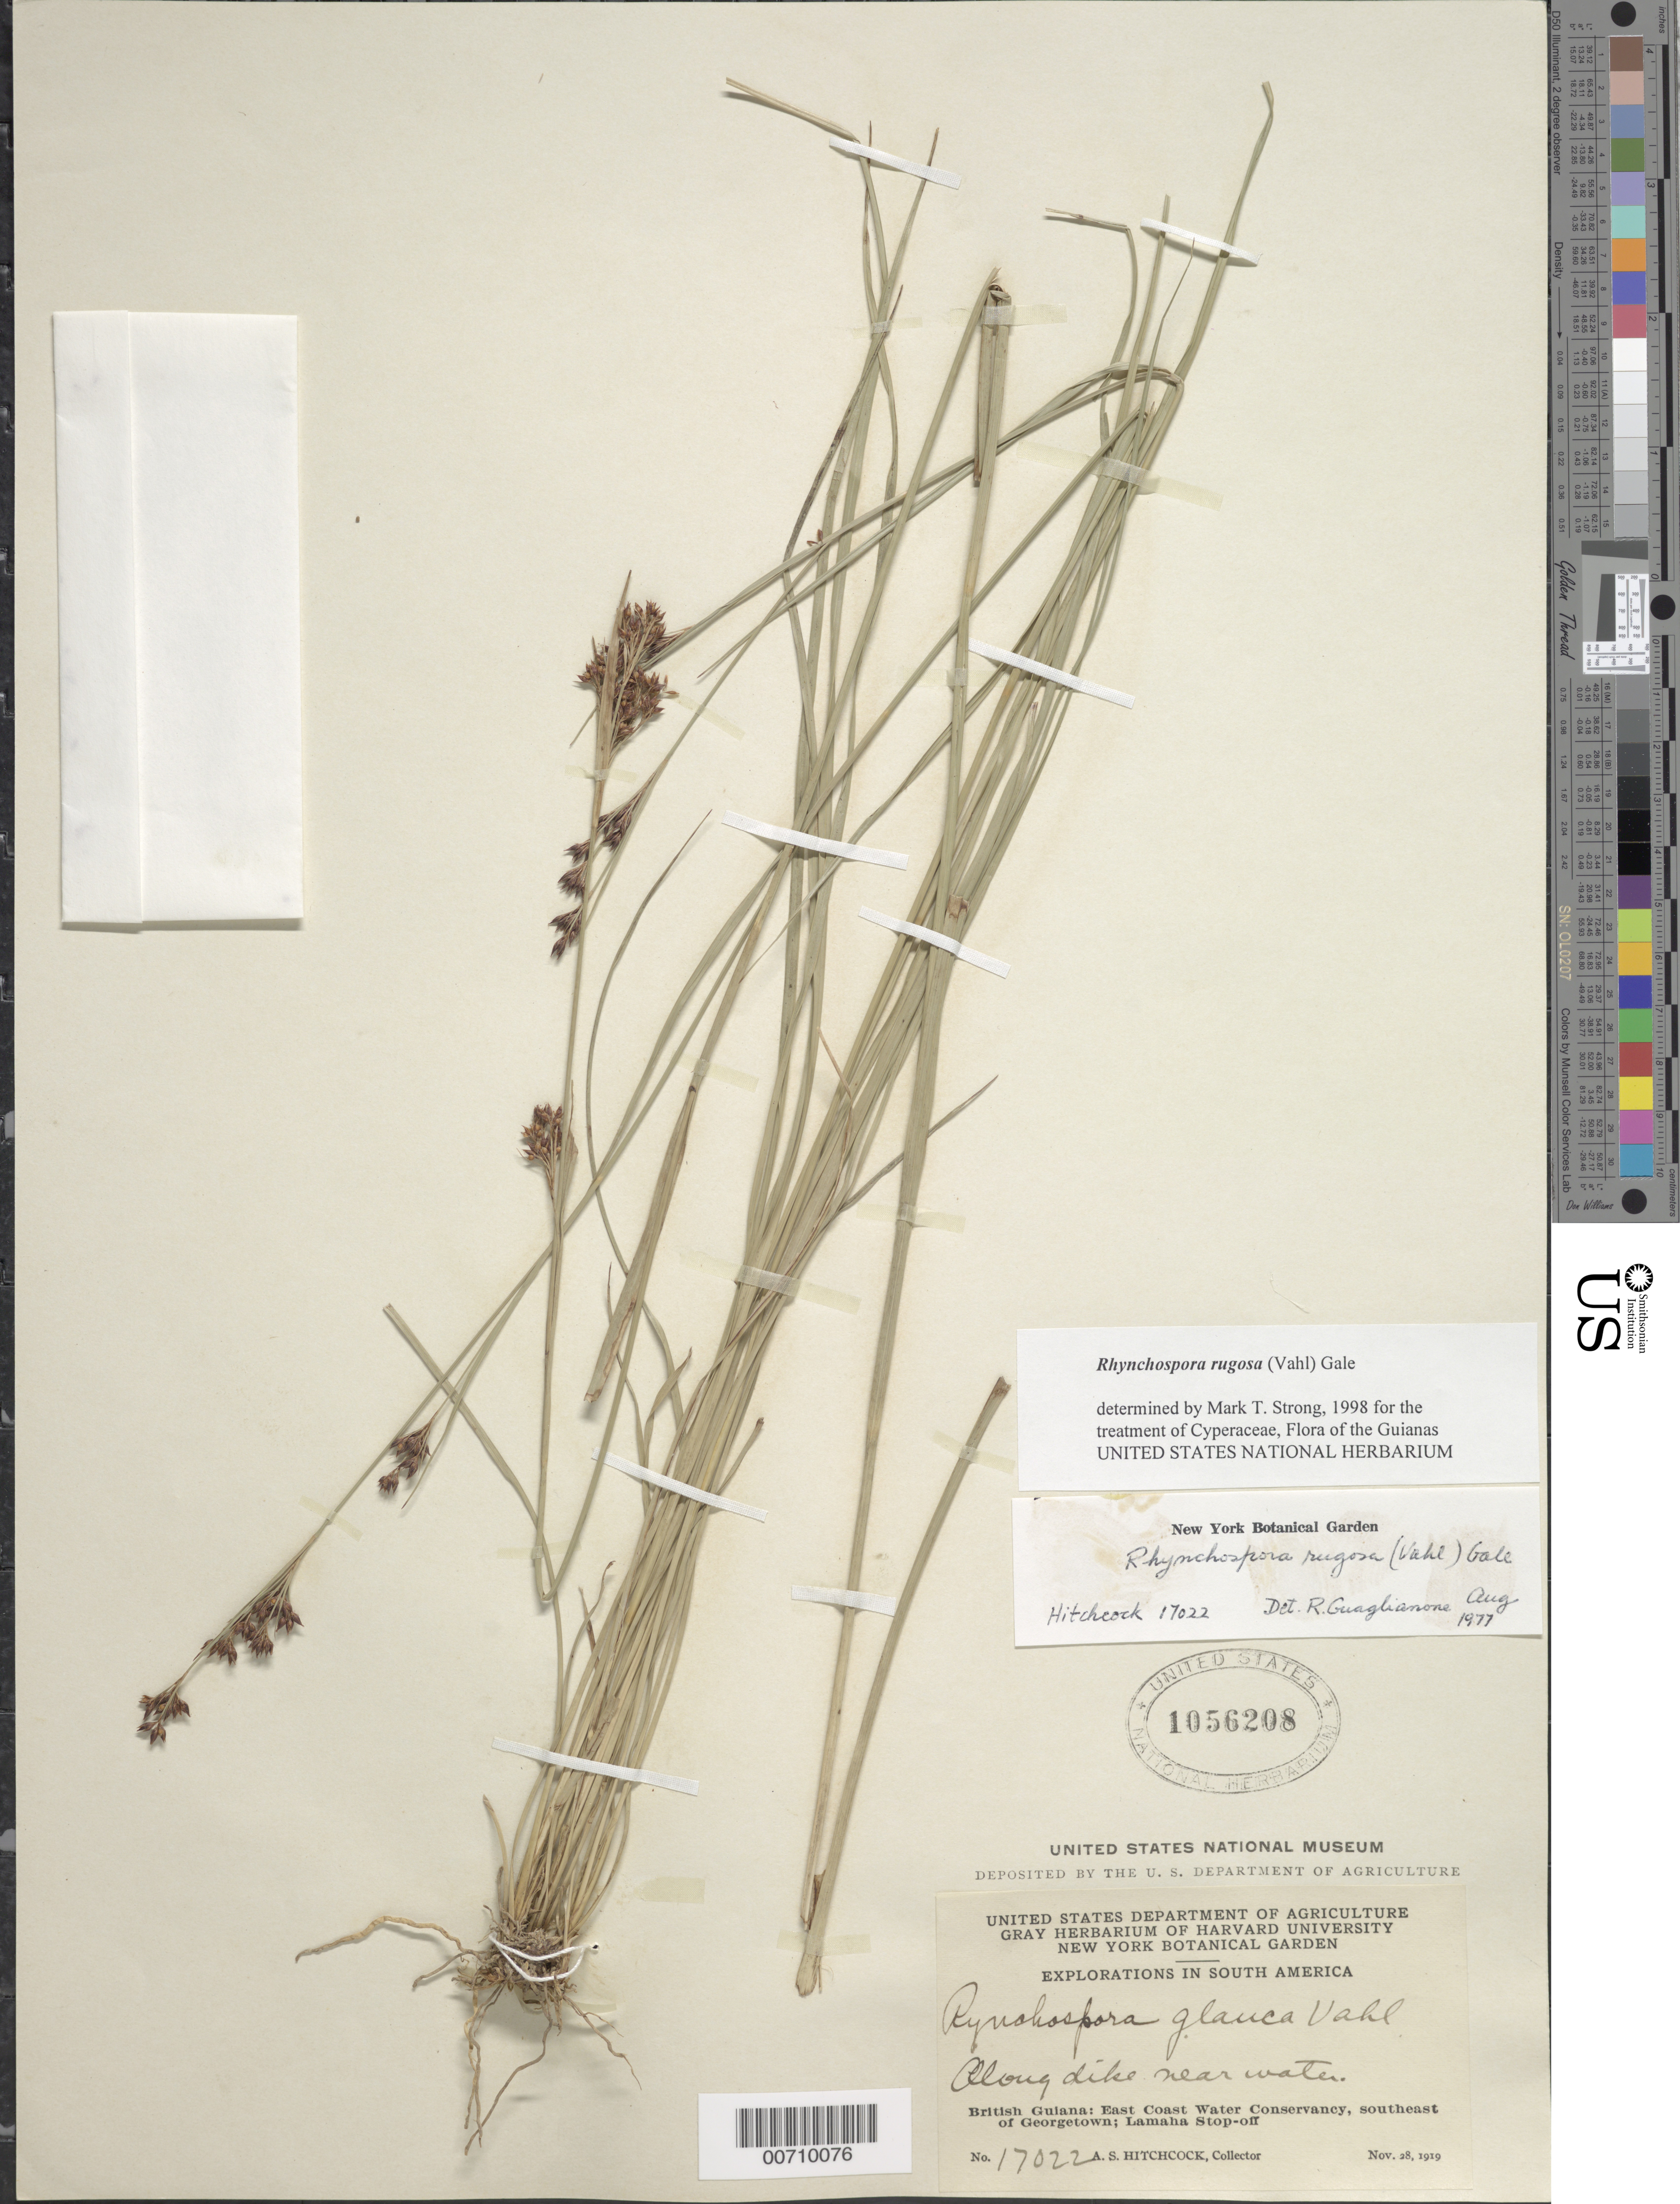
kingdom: Plantae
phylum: Tracheophyta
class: Liliopsida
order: Poales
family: Cyperaceae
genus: Rhynchospora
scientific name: Rhynchospora rugosa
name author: (Vahl) Gale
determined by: Strong, M. T., (US), Smithsonian Institution - National Museum of Natural History (UNITED STATES)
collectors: A. S. Hitchcock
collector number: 17022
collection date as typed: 28-Nov-19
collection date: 1919-11-28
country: Guyana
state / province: Demerara-Mahaica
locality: Georgetown, SE of, East Coast Water Conservancy, Lamaha Stop-Off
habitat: Along dike near water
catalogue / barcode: US 1056208